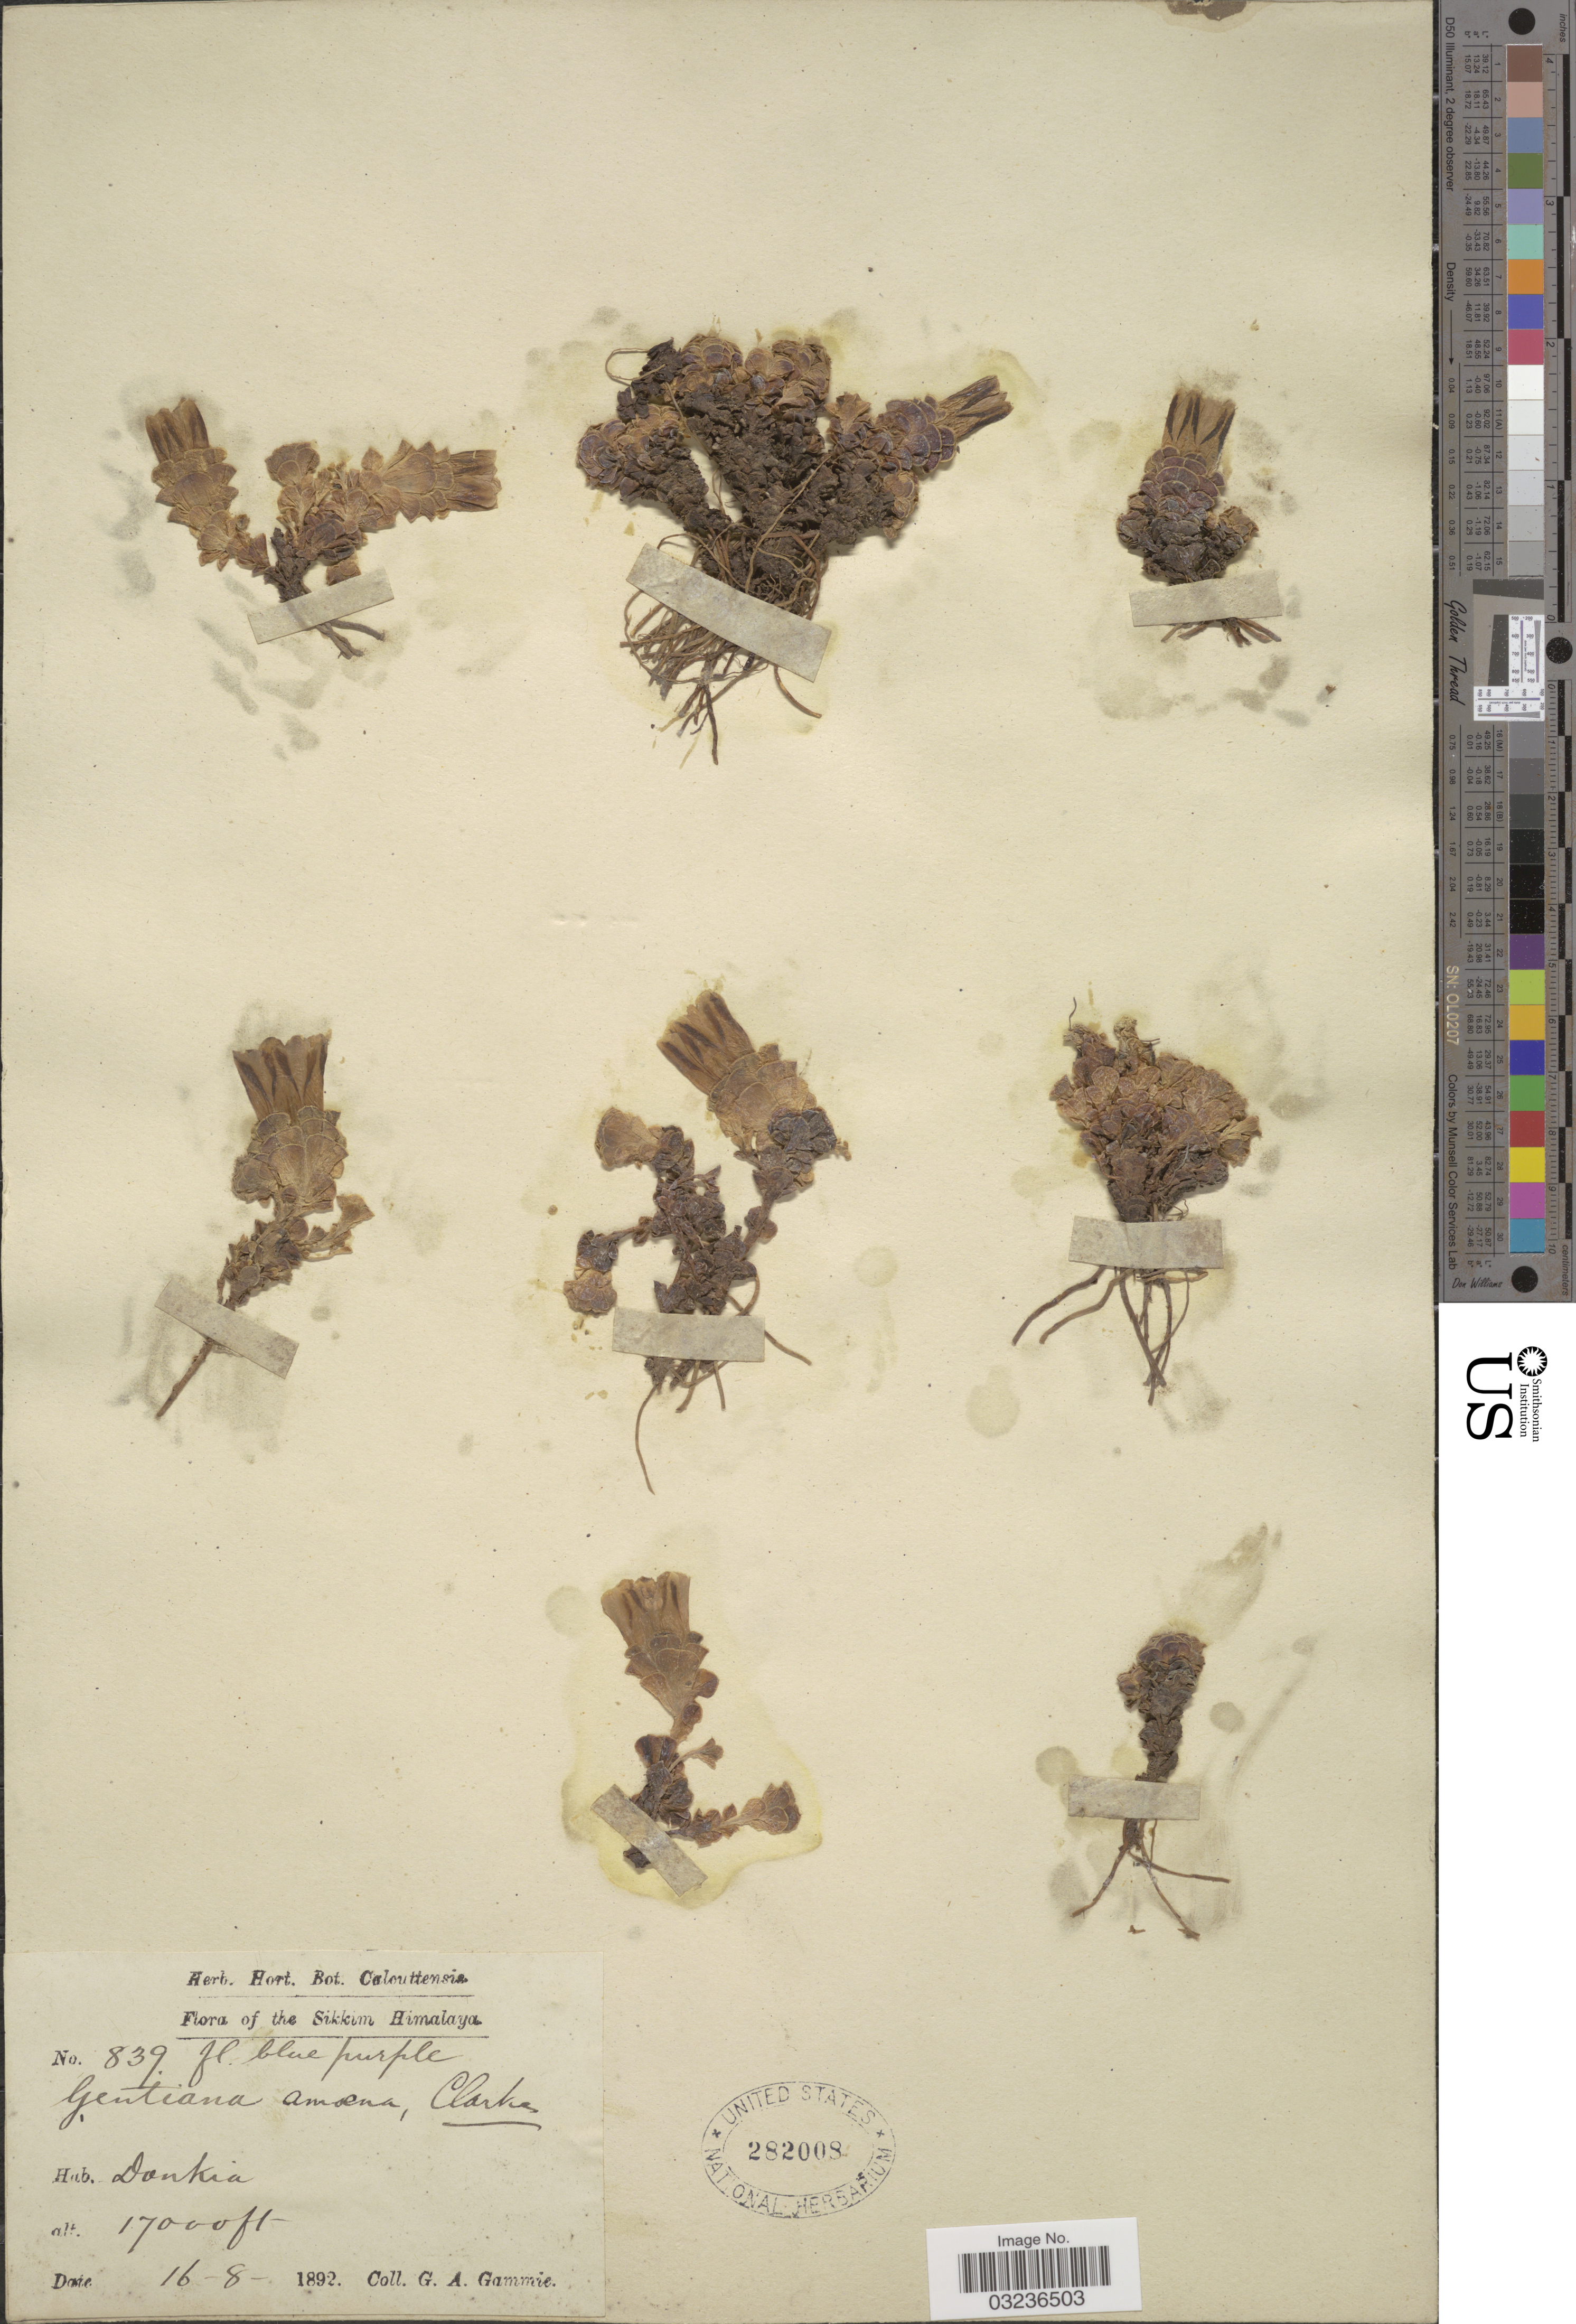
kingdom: Plantae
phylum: Tracheophyta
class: Magnoliopsida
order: Gentianales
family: Gentianaceae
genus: Gentiana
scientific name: Gentiana amoena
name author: Wedd.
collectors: G. Gammie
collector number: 839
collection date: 1892-08-16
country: India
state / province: Sikkim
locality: Sikkim Himalaya. Donkia.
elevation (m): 5182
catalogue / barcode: US 282008